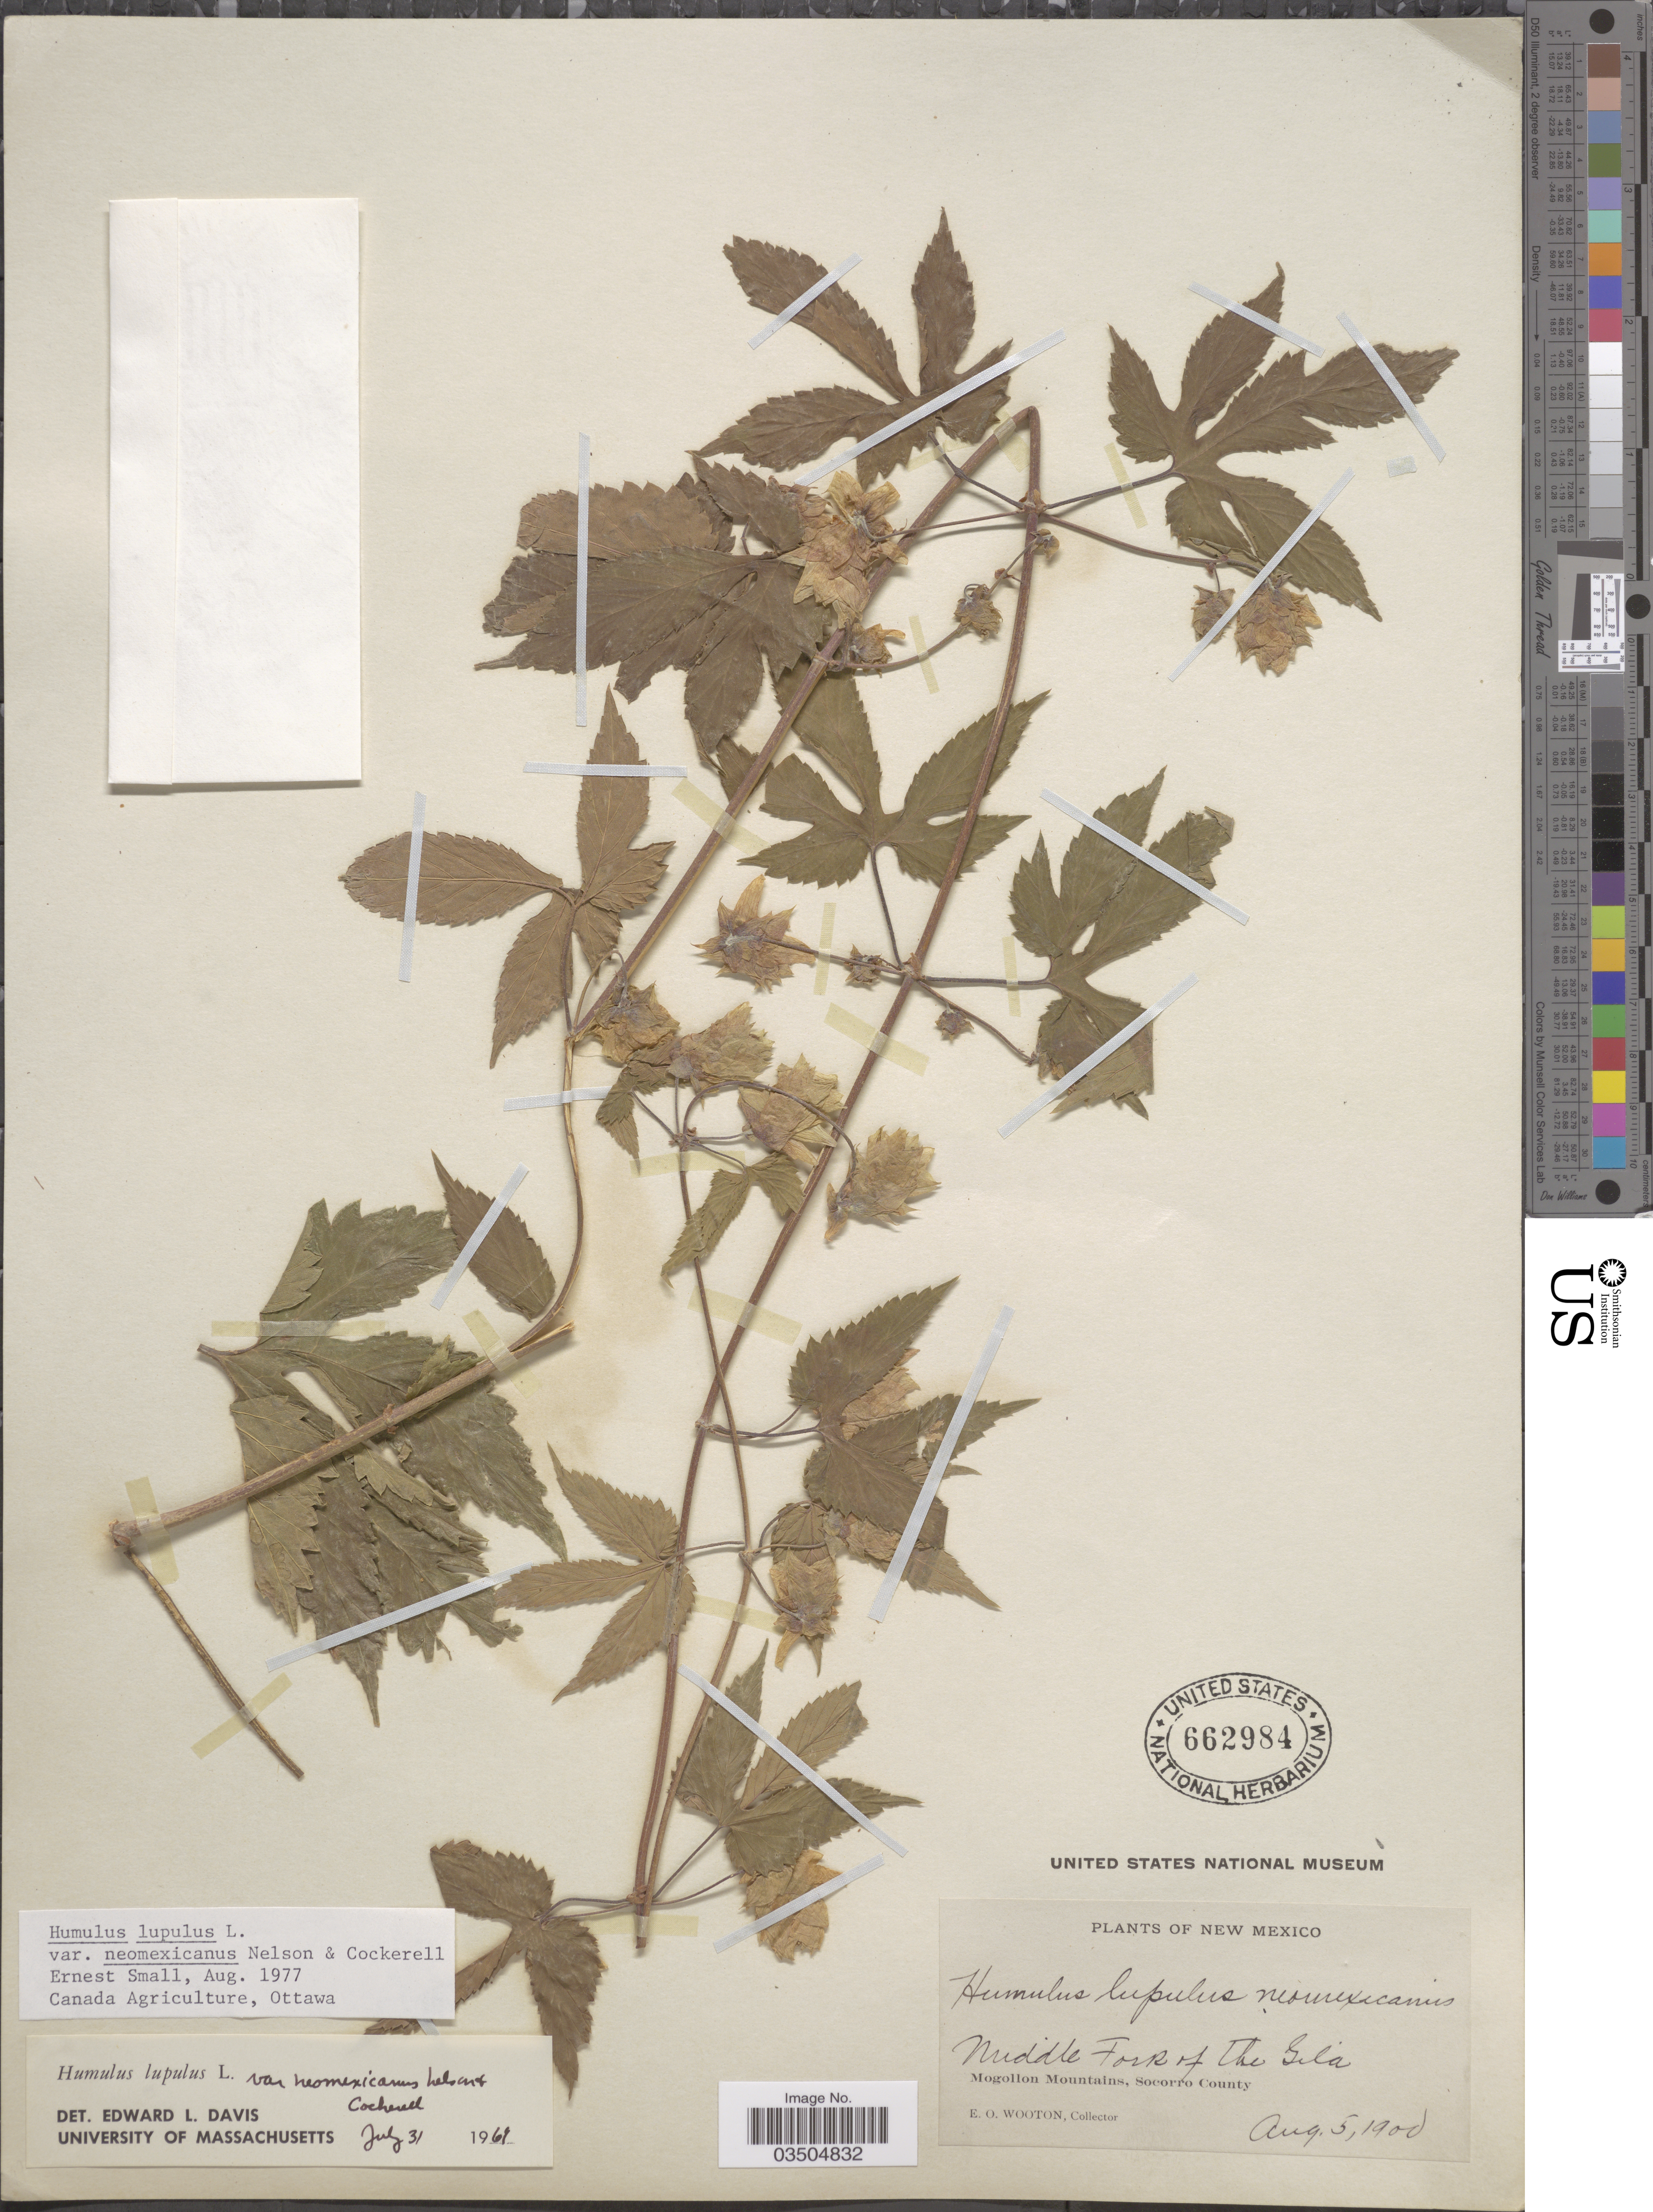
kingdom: Plantae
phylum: Tracheophyta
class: Magnoliopsida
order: Rosales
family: Cannabaceae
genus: Humulus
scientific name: Humulus neomexicanus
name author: (A. Nelson & Cockerell) Rydb.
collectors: E. O. Wooton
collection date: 1900-08-05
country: United States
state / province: New Mexico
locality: Middle Fork of the Gila, Mogollon Mountains, Socorro County.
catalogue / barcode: US 662984